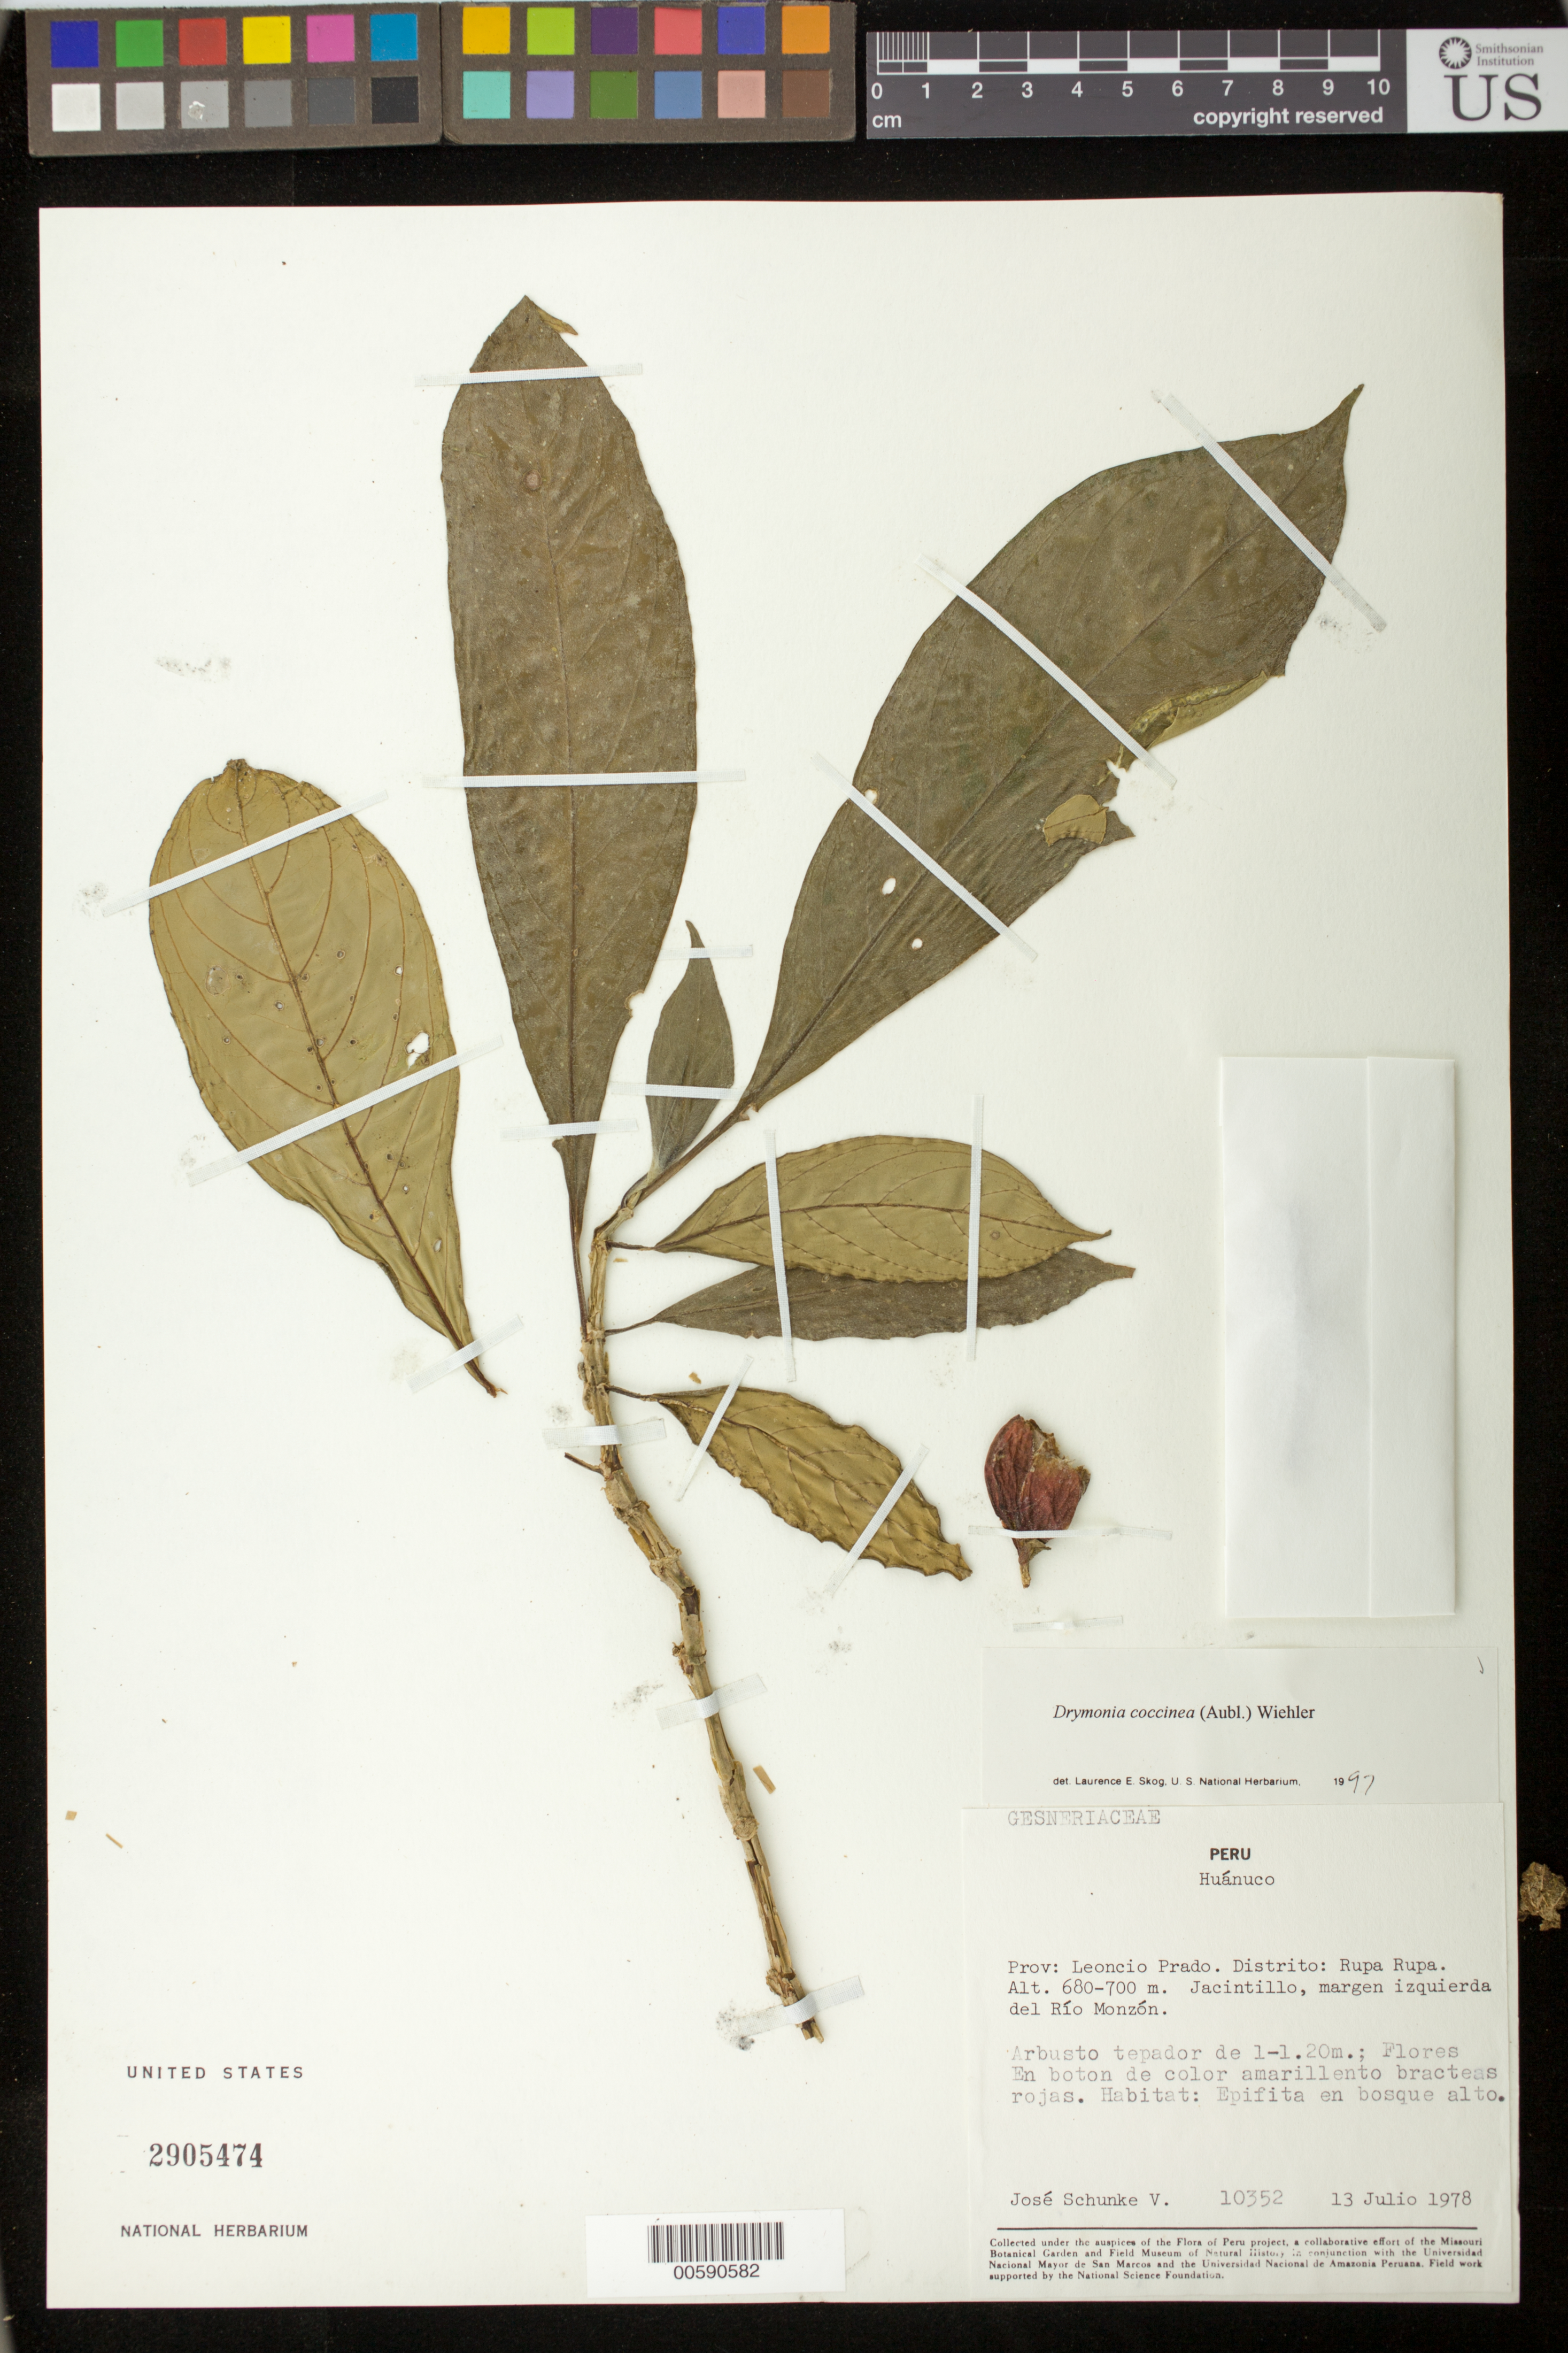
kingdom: Plantae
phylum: Tracheophyta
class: Magnoliopsida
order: Lamiales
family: Gesneriaceae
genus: Drymonia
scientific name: Drymonia coccinea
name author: (Aubl.) Wiehler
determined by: Skog, Laurence E.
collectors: J. Schunke Vigo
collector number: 10352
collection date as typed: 13 Jul 1978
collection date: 1978-07-13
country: Peru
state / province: Huánuco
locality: Prov. Leoncio Prado, Dtto. Rupa Rupa; Jacintillo, margen izquierda del Río Monzón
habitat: en bosque alto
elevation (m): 680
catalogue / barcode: US 2905474